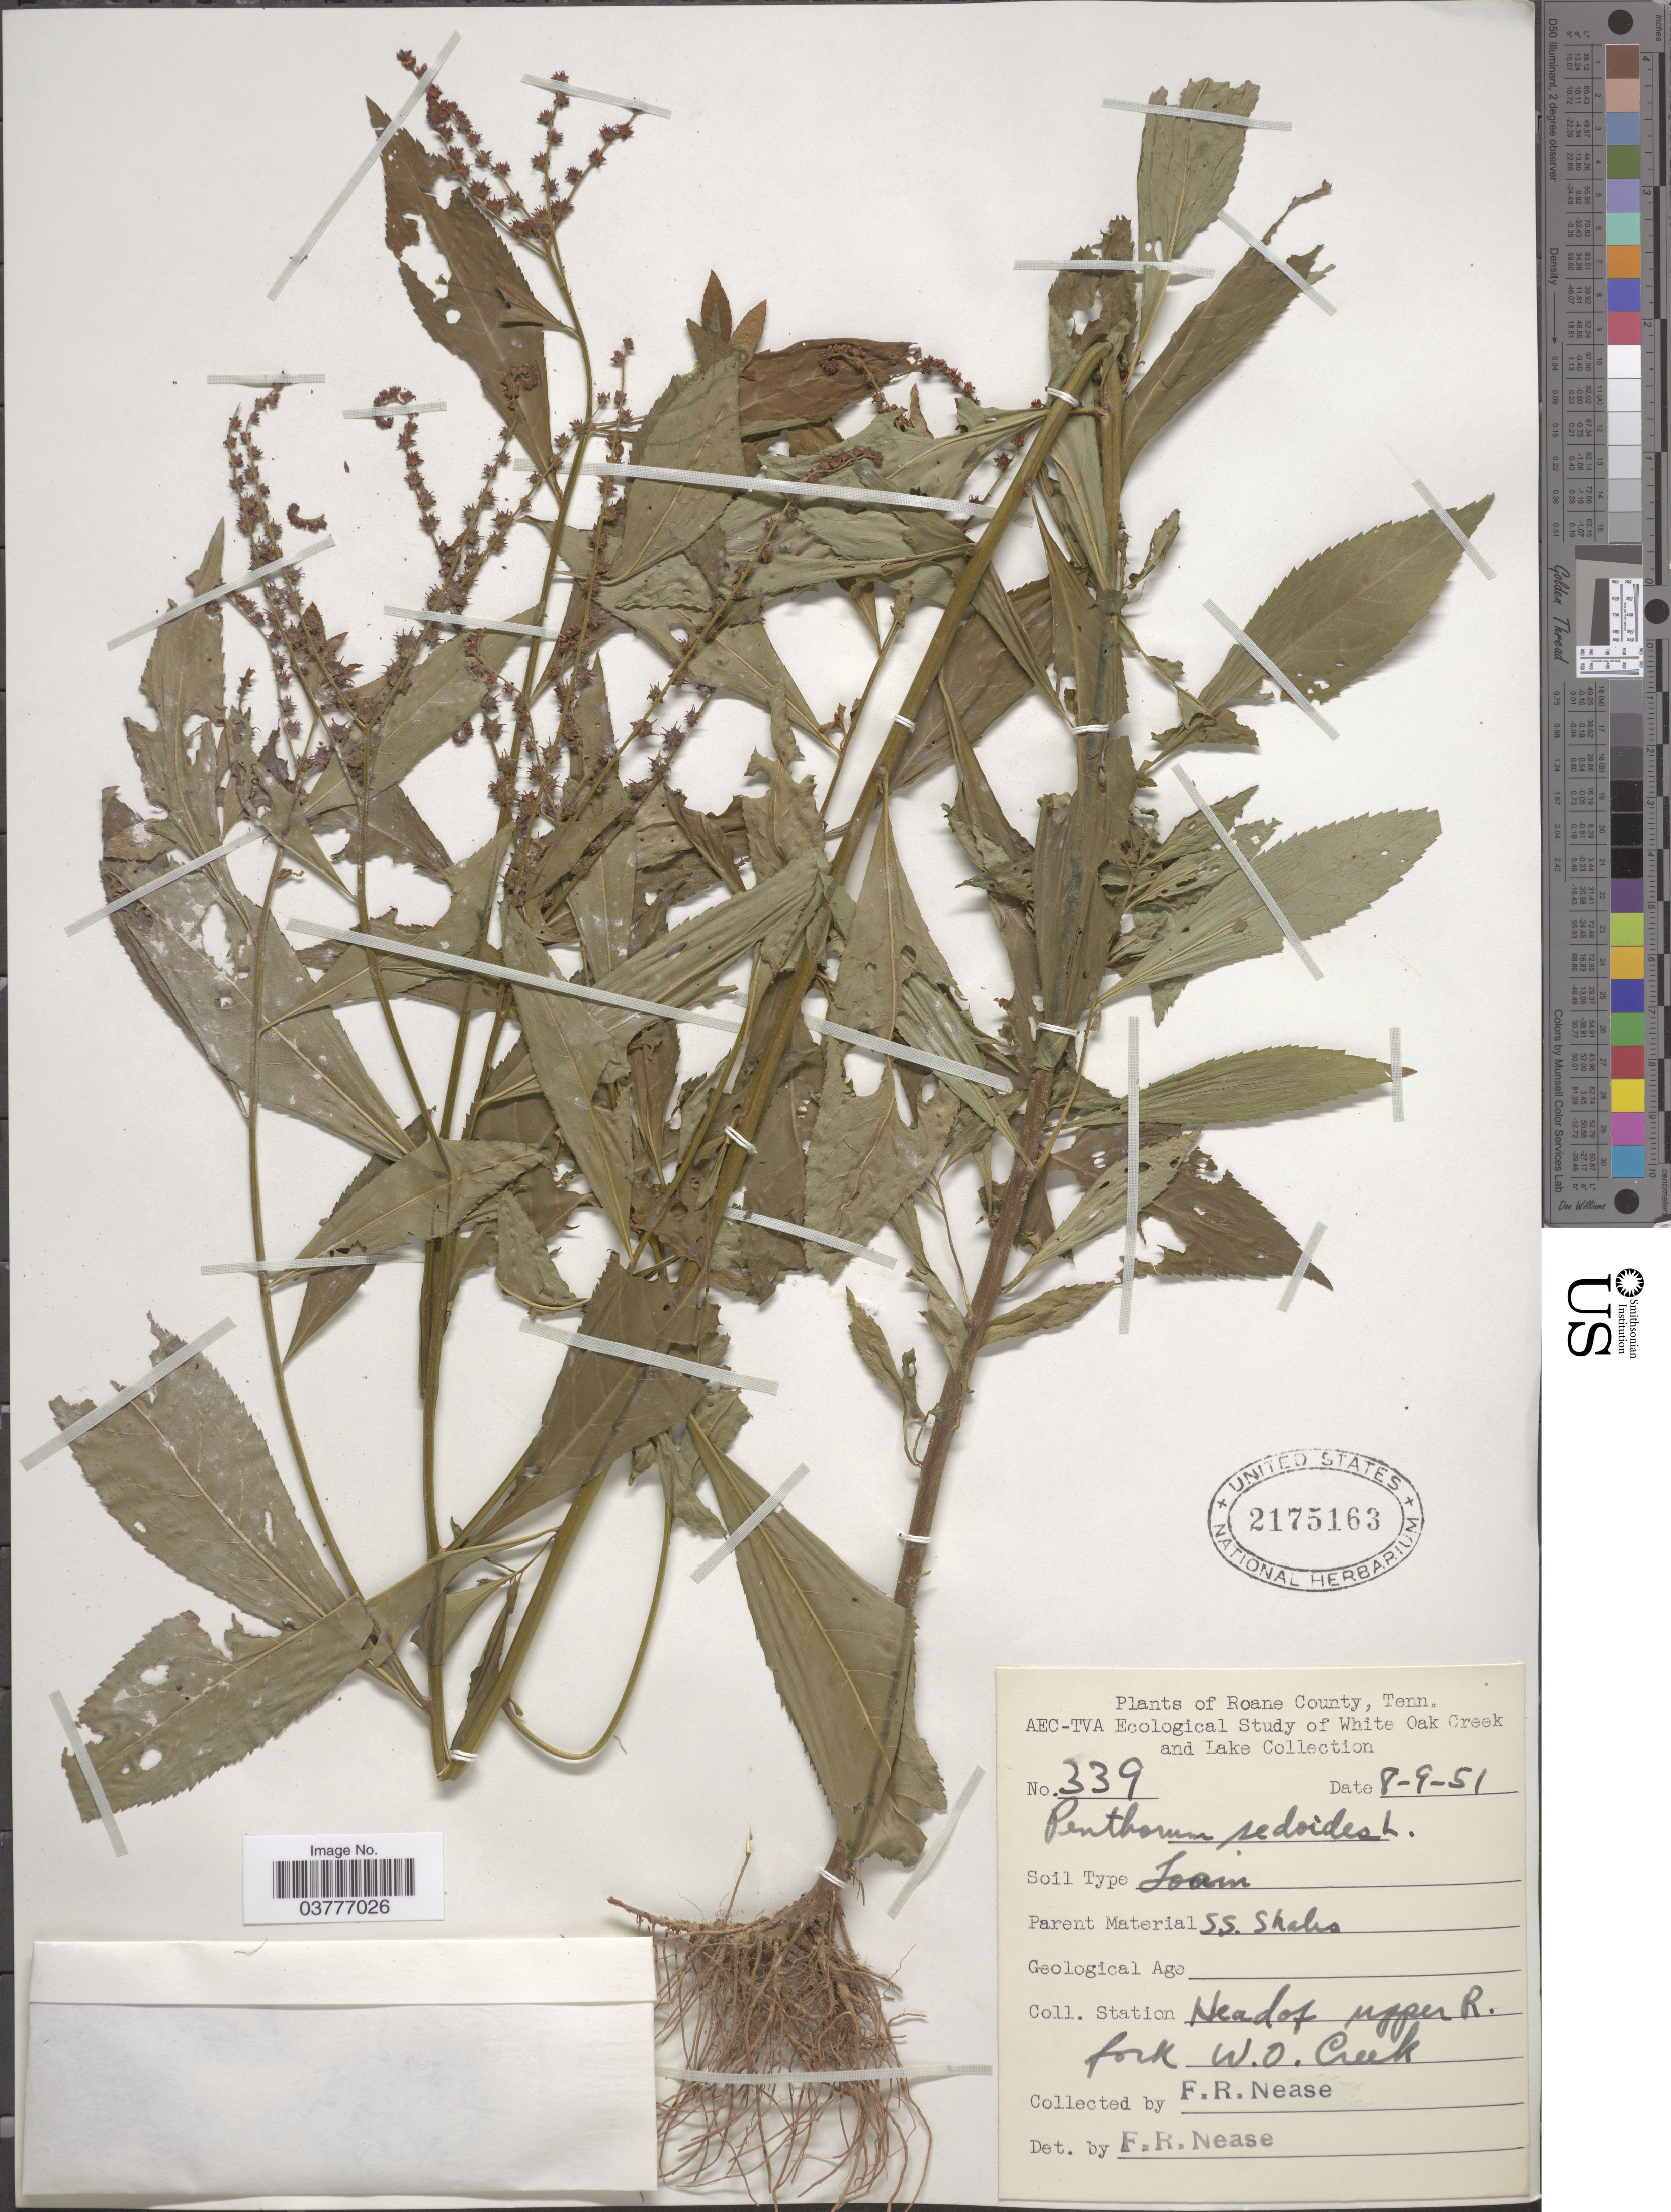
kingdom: Plantae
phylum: Tracheophyta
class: Magnoliopsida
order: Saxifragales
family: Penthoraceae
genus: Penthorum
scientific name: Penthorum sedoides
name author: L.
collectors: F. Nease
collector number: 339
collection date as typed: Transcribed d/m/y: 9/8/51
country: United States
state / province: Tennessee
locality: Roane County. Station Head of upper R. fork W.O. Creek.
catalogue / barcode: US 2175163